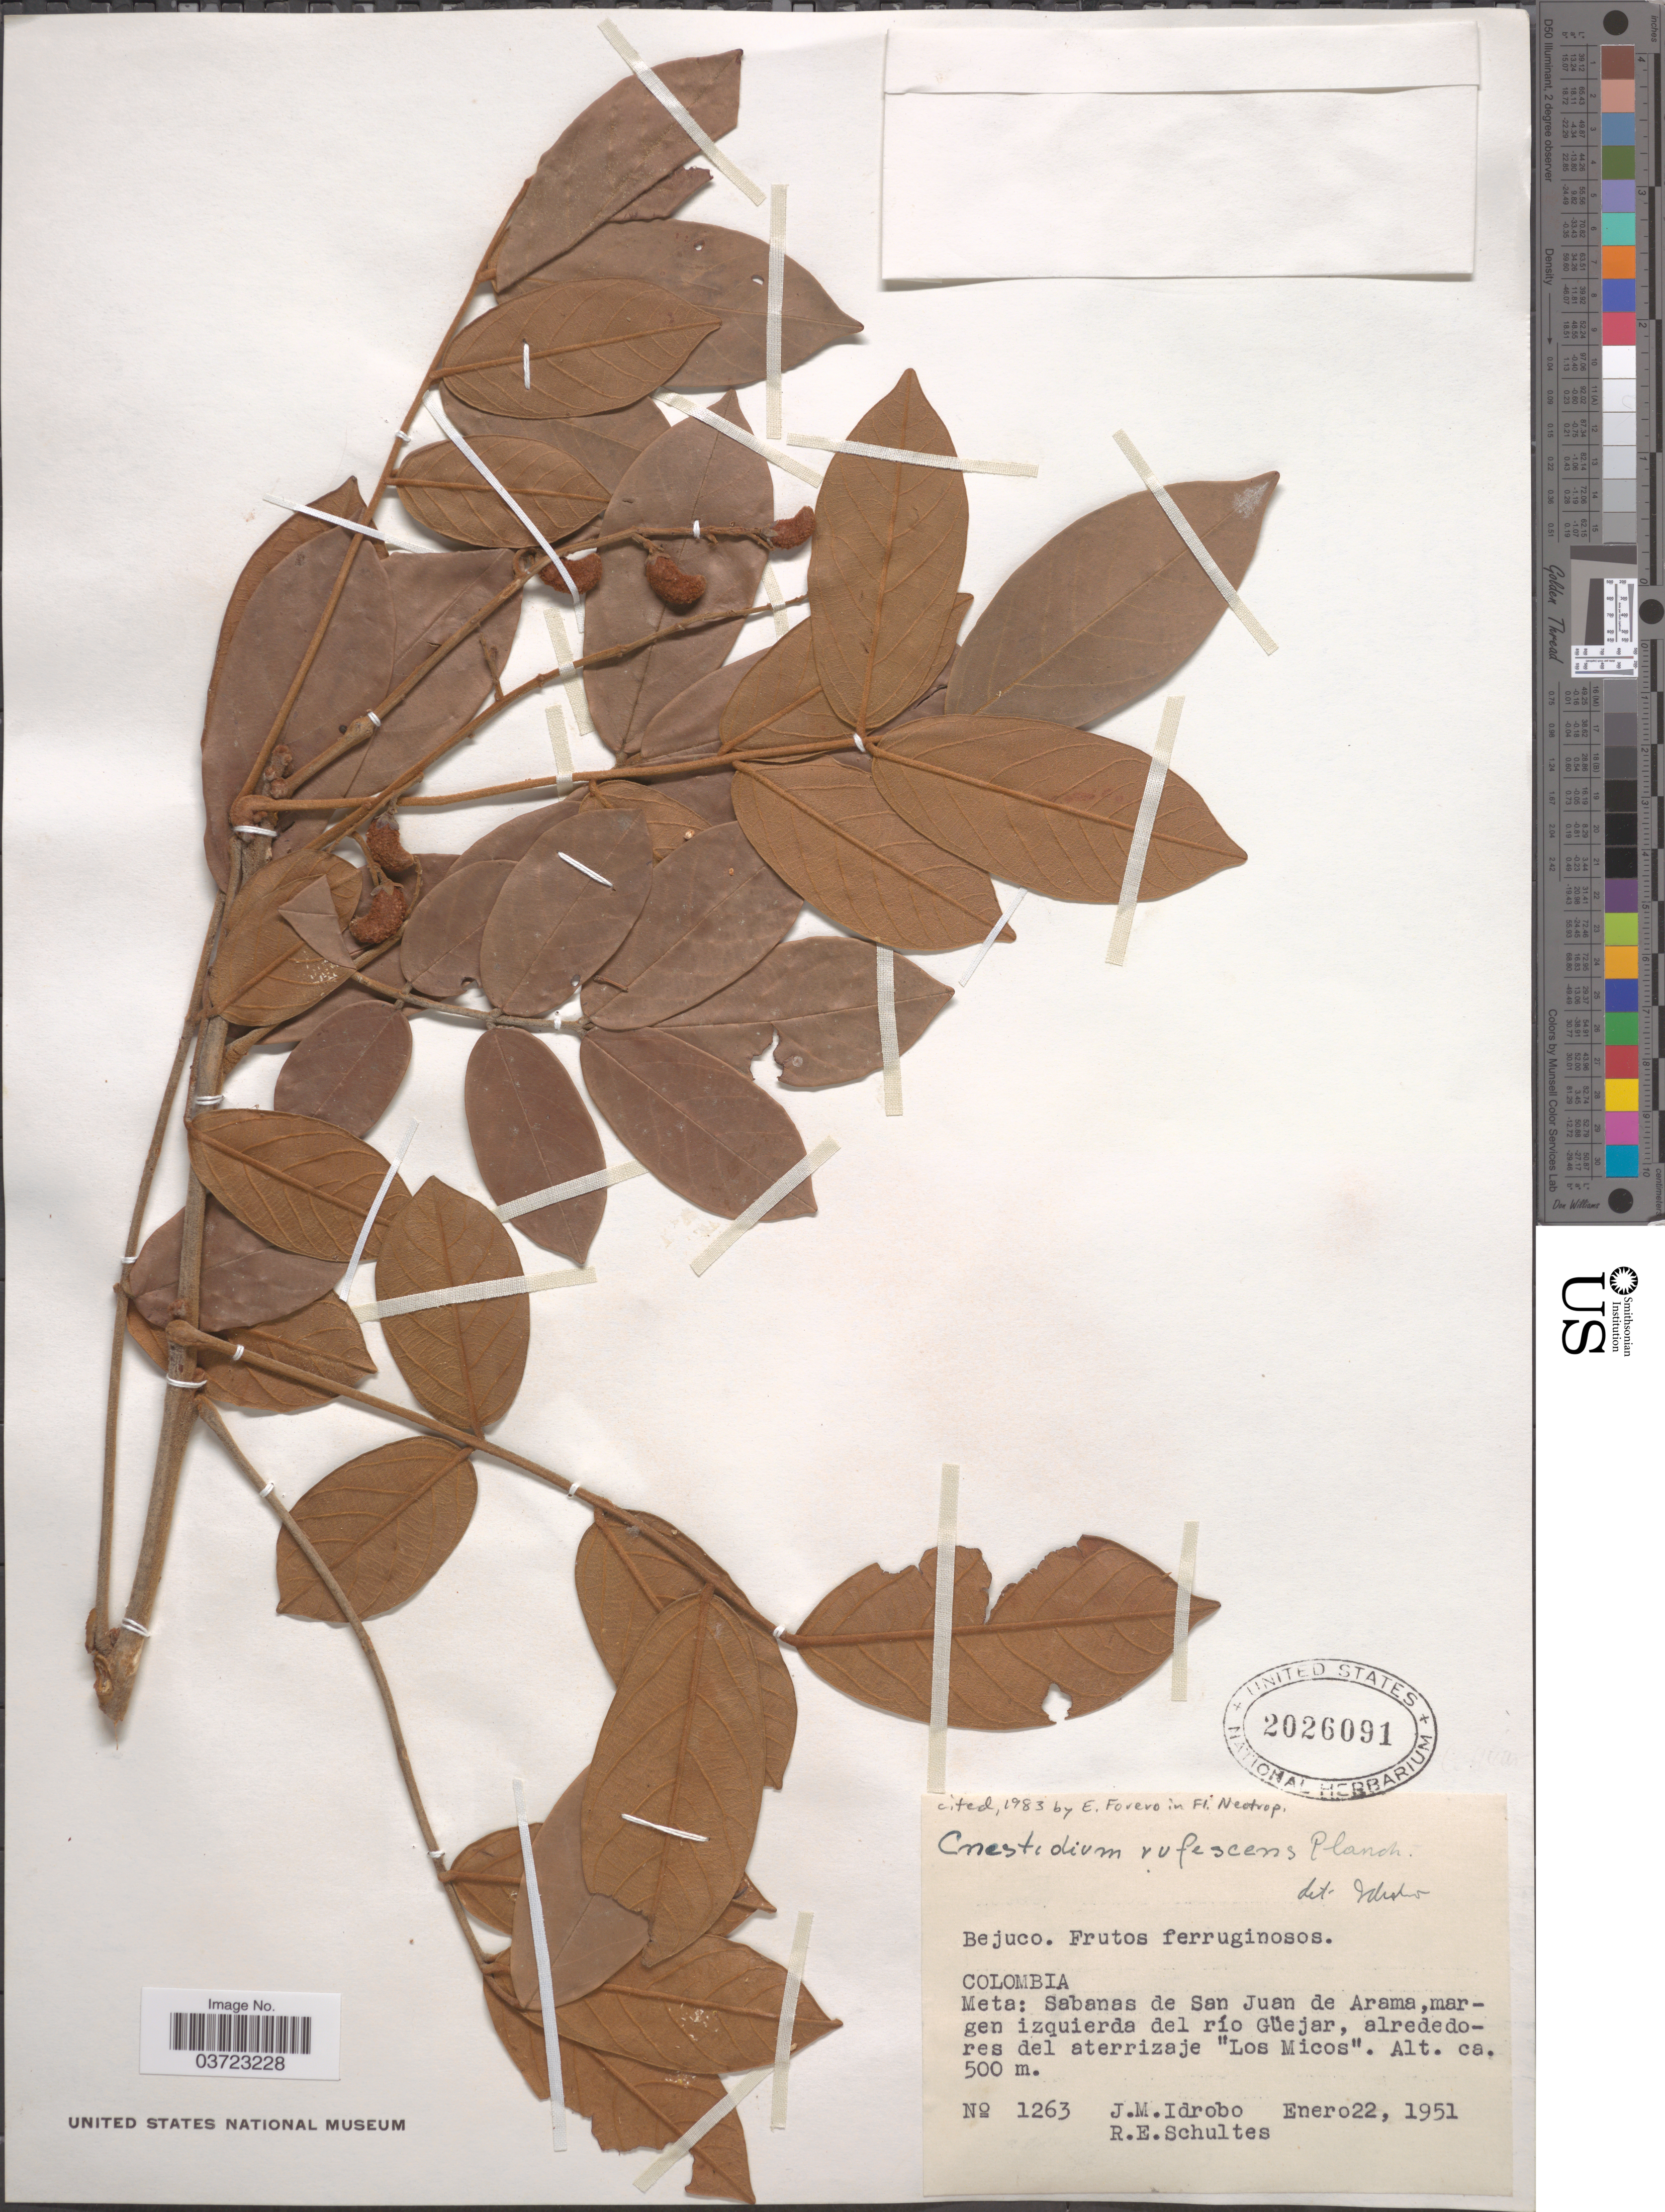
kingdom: Plantae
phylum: Tracheophyta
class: Magnoliopsida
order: Oxalidales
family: Connaraceae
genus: Cnestidium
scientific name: Cnestidium rufescens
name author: Planch.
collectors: J. M. Idrobo & R. E. Schultes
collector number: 1263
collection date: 1951-01-22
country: Colombia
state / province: Meta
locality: Sabanas de San Juan de Arama, margen izquierda del río Güejar, alrededores del aterrizaje "Los Micos".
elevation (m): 500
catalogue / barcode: US 2026091